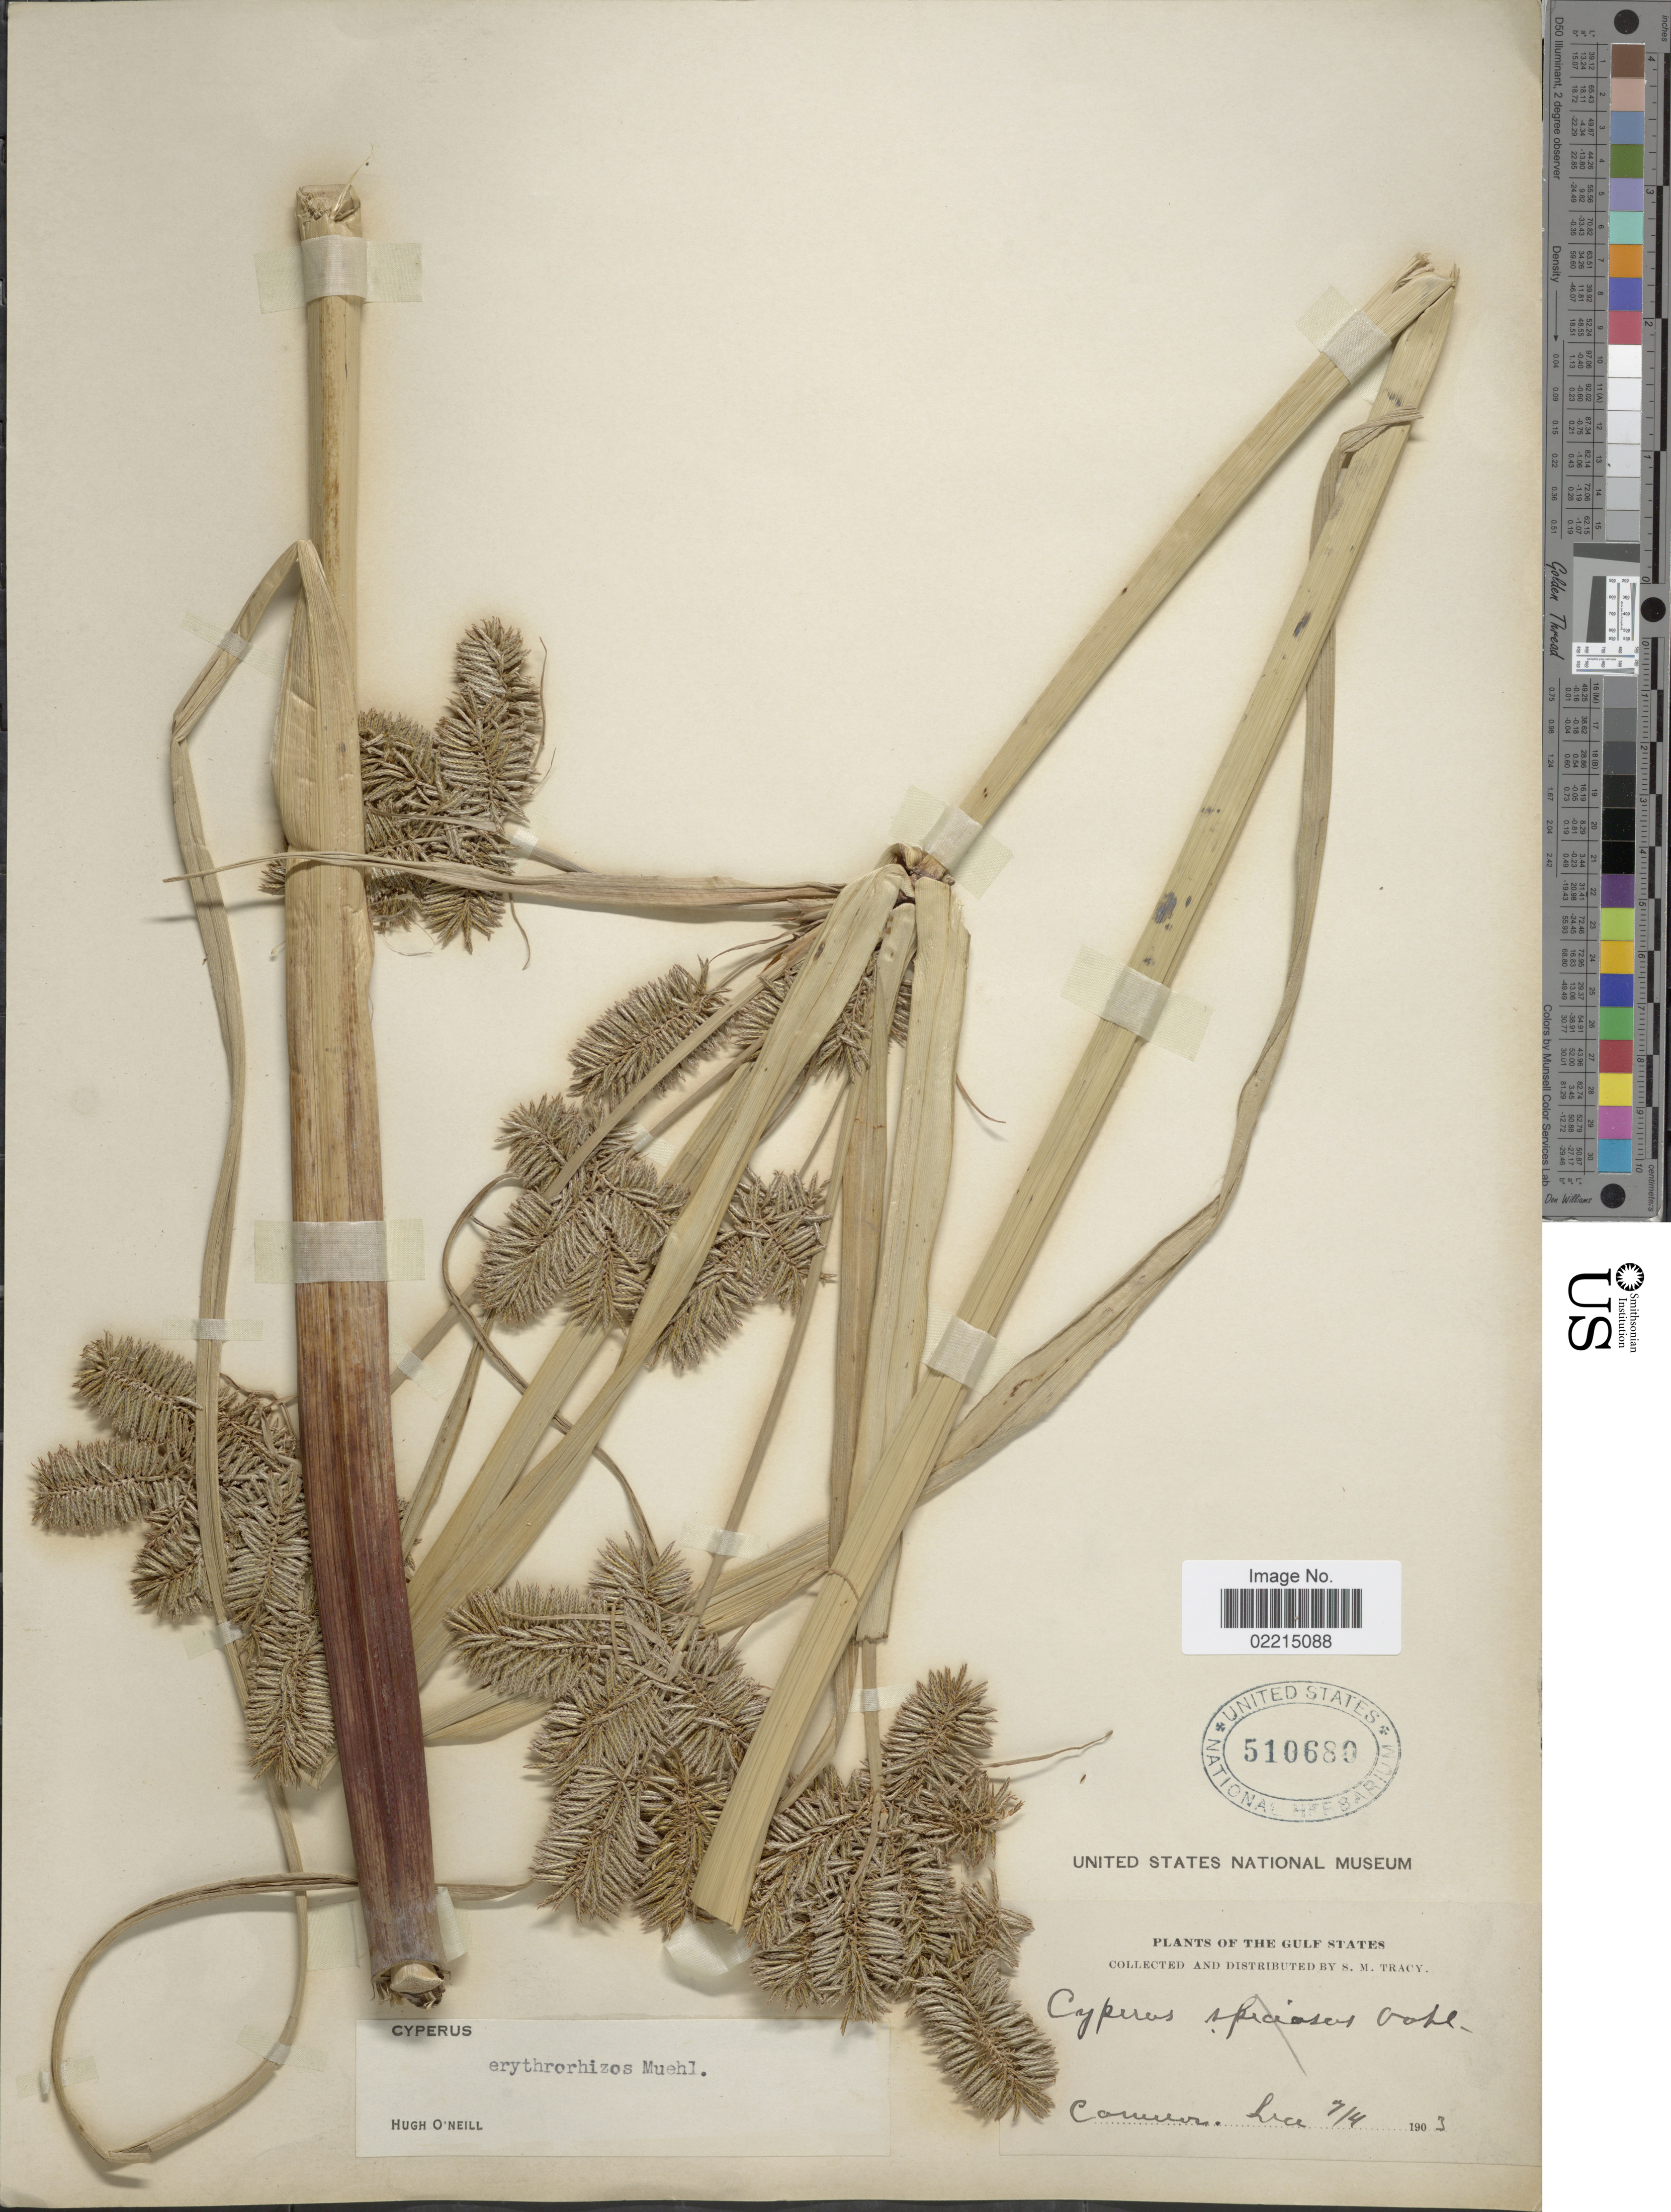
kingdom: Plantae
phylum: Tracheophyta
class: Liliopsida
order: Poales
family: Cyperaceae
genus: Cyperus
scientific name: Cyperus erythrorhizos Muhl.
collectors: S. M. Tracy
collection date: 1903-07-04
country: United States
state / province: Louisiana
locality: Gulf States, Cameron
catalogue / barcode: US 510689